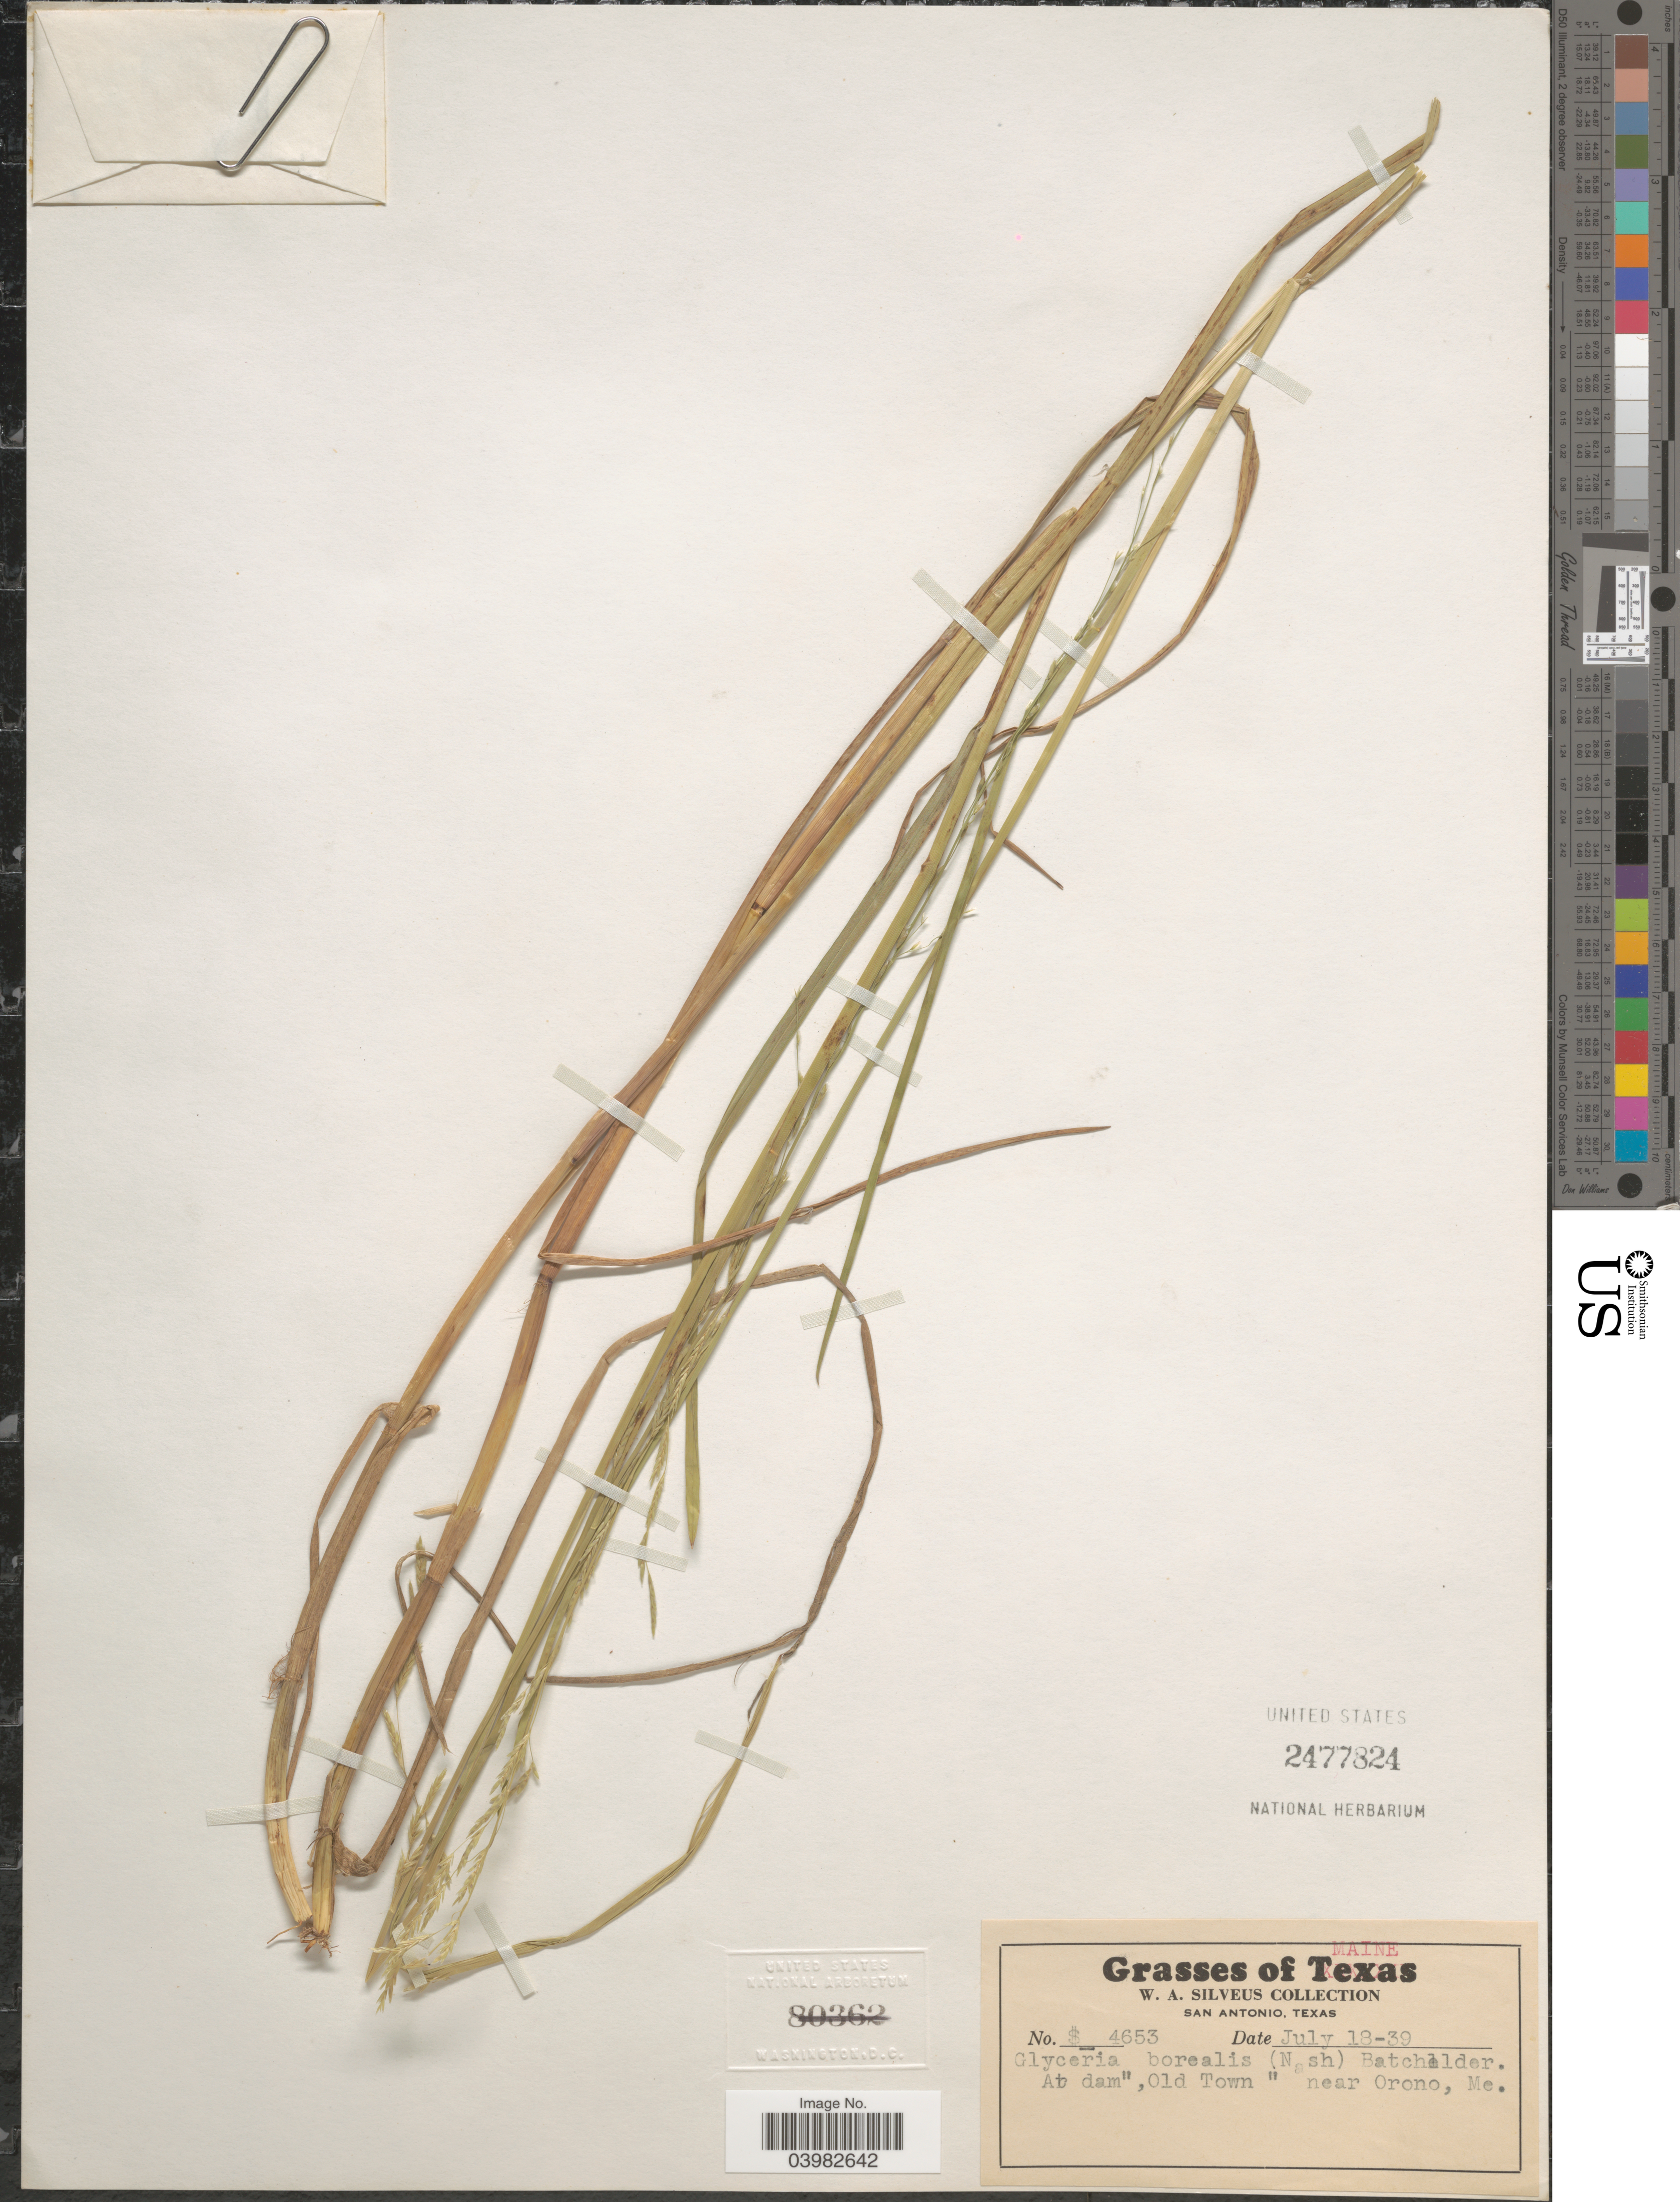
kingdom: Plantae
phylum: Tracheophyta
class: Liliopsida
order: Poales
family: Poaceae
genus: Glyceria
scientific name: Glyceria borealis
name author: (Nash) Batchelder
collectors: W. Silveus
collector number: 4653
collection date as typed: Transcribed d/m/y: 18/7/39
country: United States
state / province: Maine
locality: At dam", Old Town" near Orono.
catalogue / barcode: US 2477824